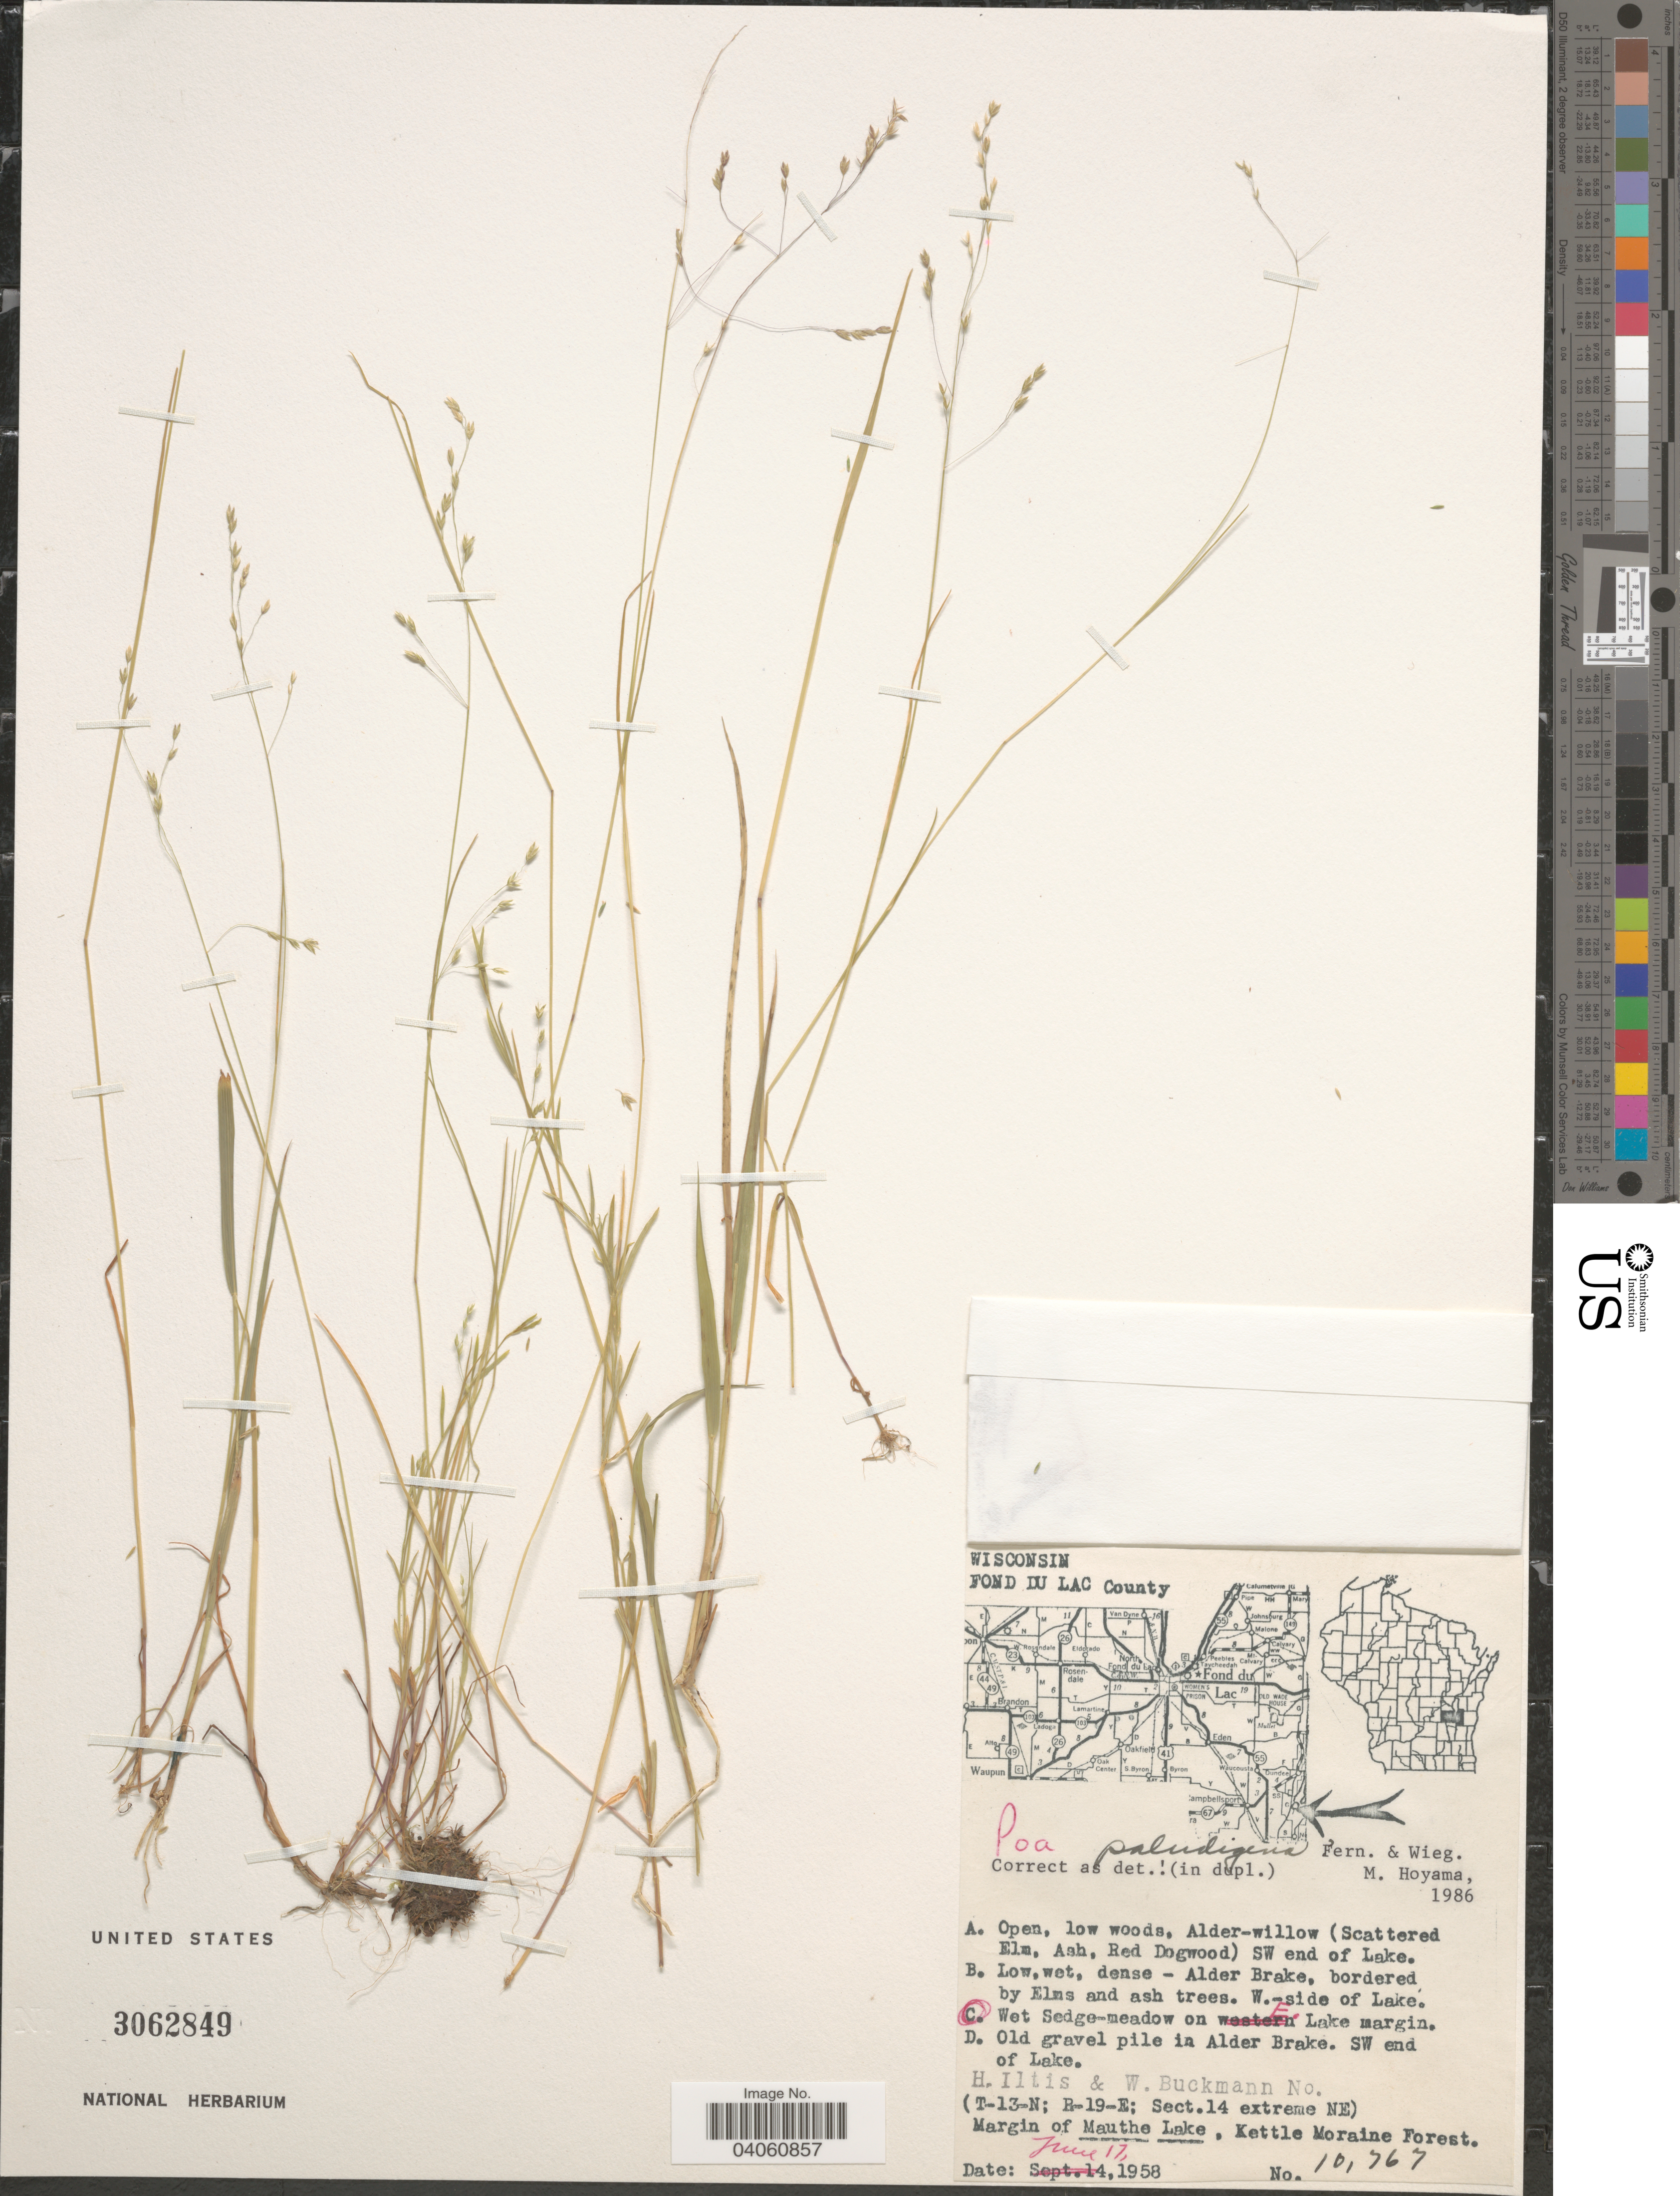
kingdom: Plantae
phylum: Tracheophyta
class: Liliopsida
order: Poales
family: Poaceae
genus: Poa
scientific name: Poa paludigena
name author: Fernald & Wiegand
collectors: H. Iltis & W. Buckmann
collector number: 10767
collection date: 1958-06-17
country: United States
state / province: Wisconsin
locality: Fond du Lac County. E. lake margin. (T-13-N: R-19-E; Sect.14 extreme NE). Margin of Mauthe Lake, Kettle Moraine Forest.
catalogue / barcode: US 3062849